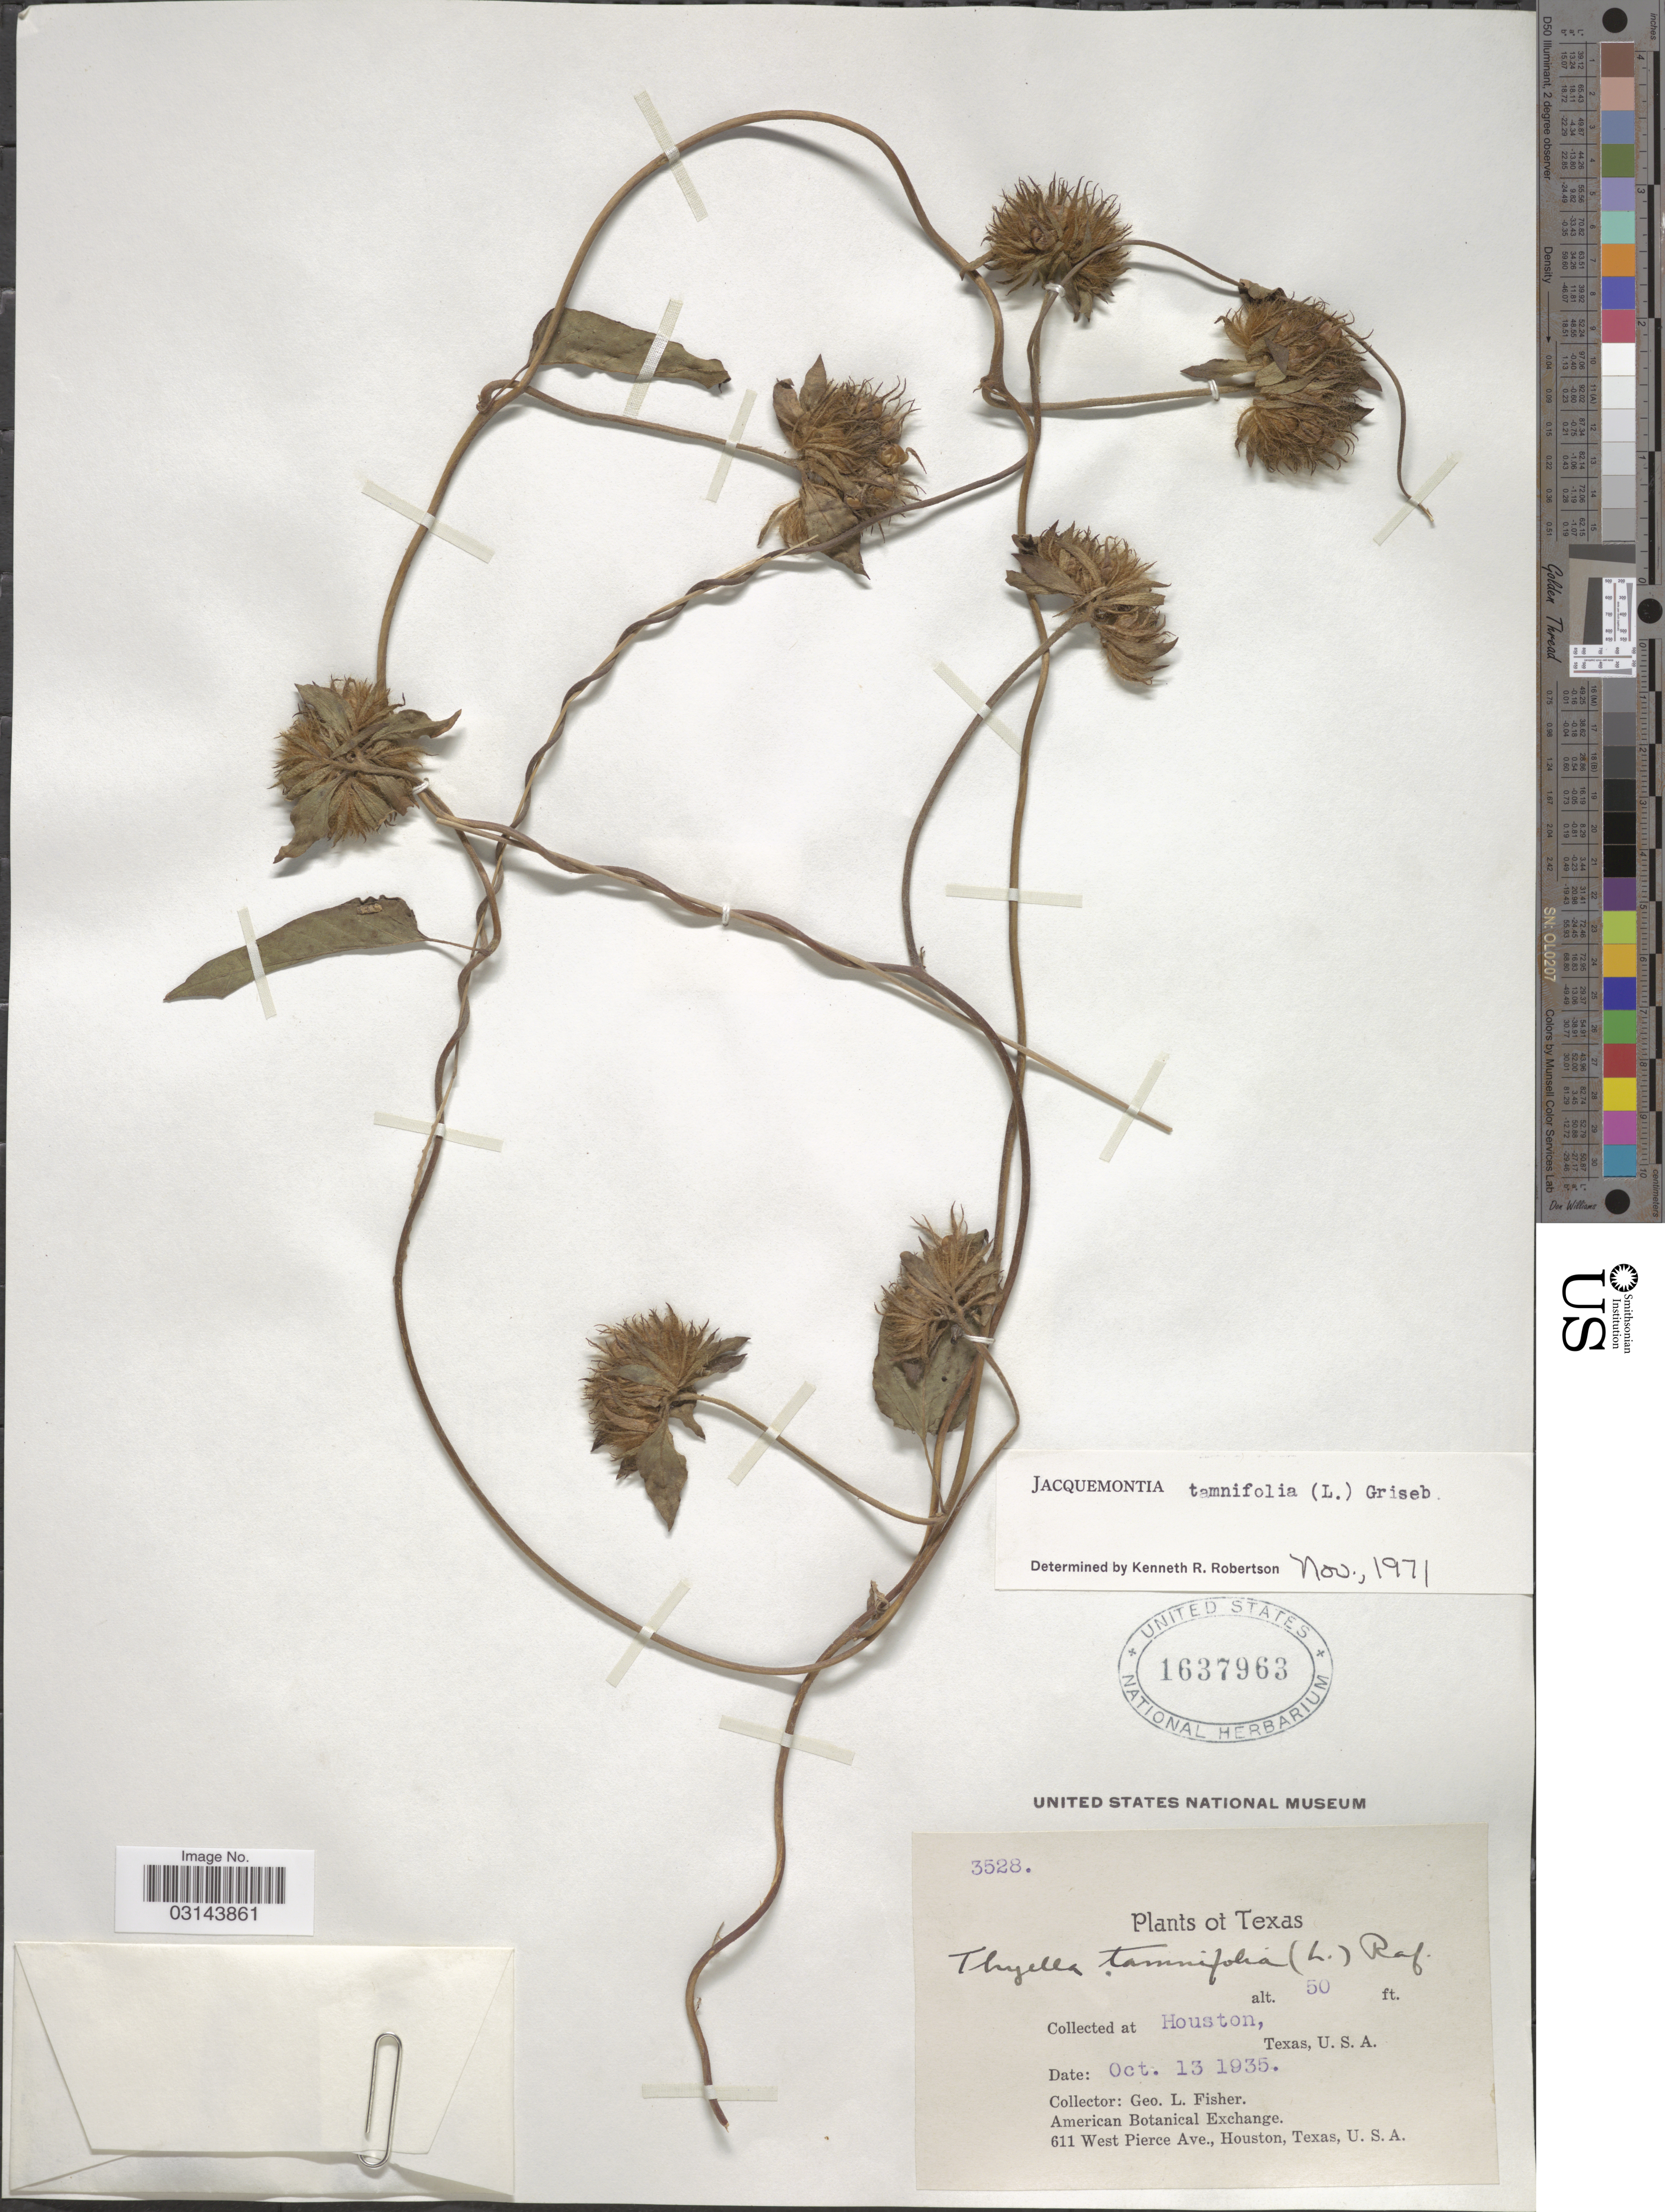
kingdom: Plantae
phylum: Tracheophyta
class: Magnoliopsida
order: Solanales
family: Convolvulaceae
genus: Jacquemontia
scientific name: Jacquemontia tamnifolia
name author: (L.) Griseb.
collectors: G. L. Fisher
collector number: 3528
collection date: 1935-10-13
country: United States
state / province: Texas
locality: Houston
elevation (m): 15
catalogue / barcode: US 1637963